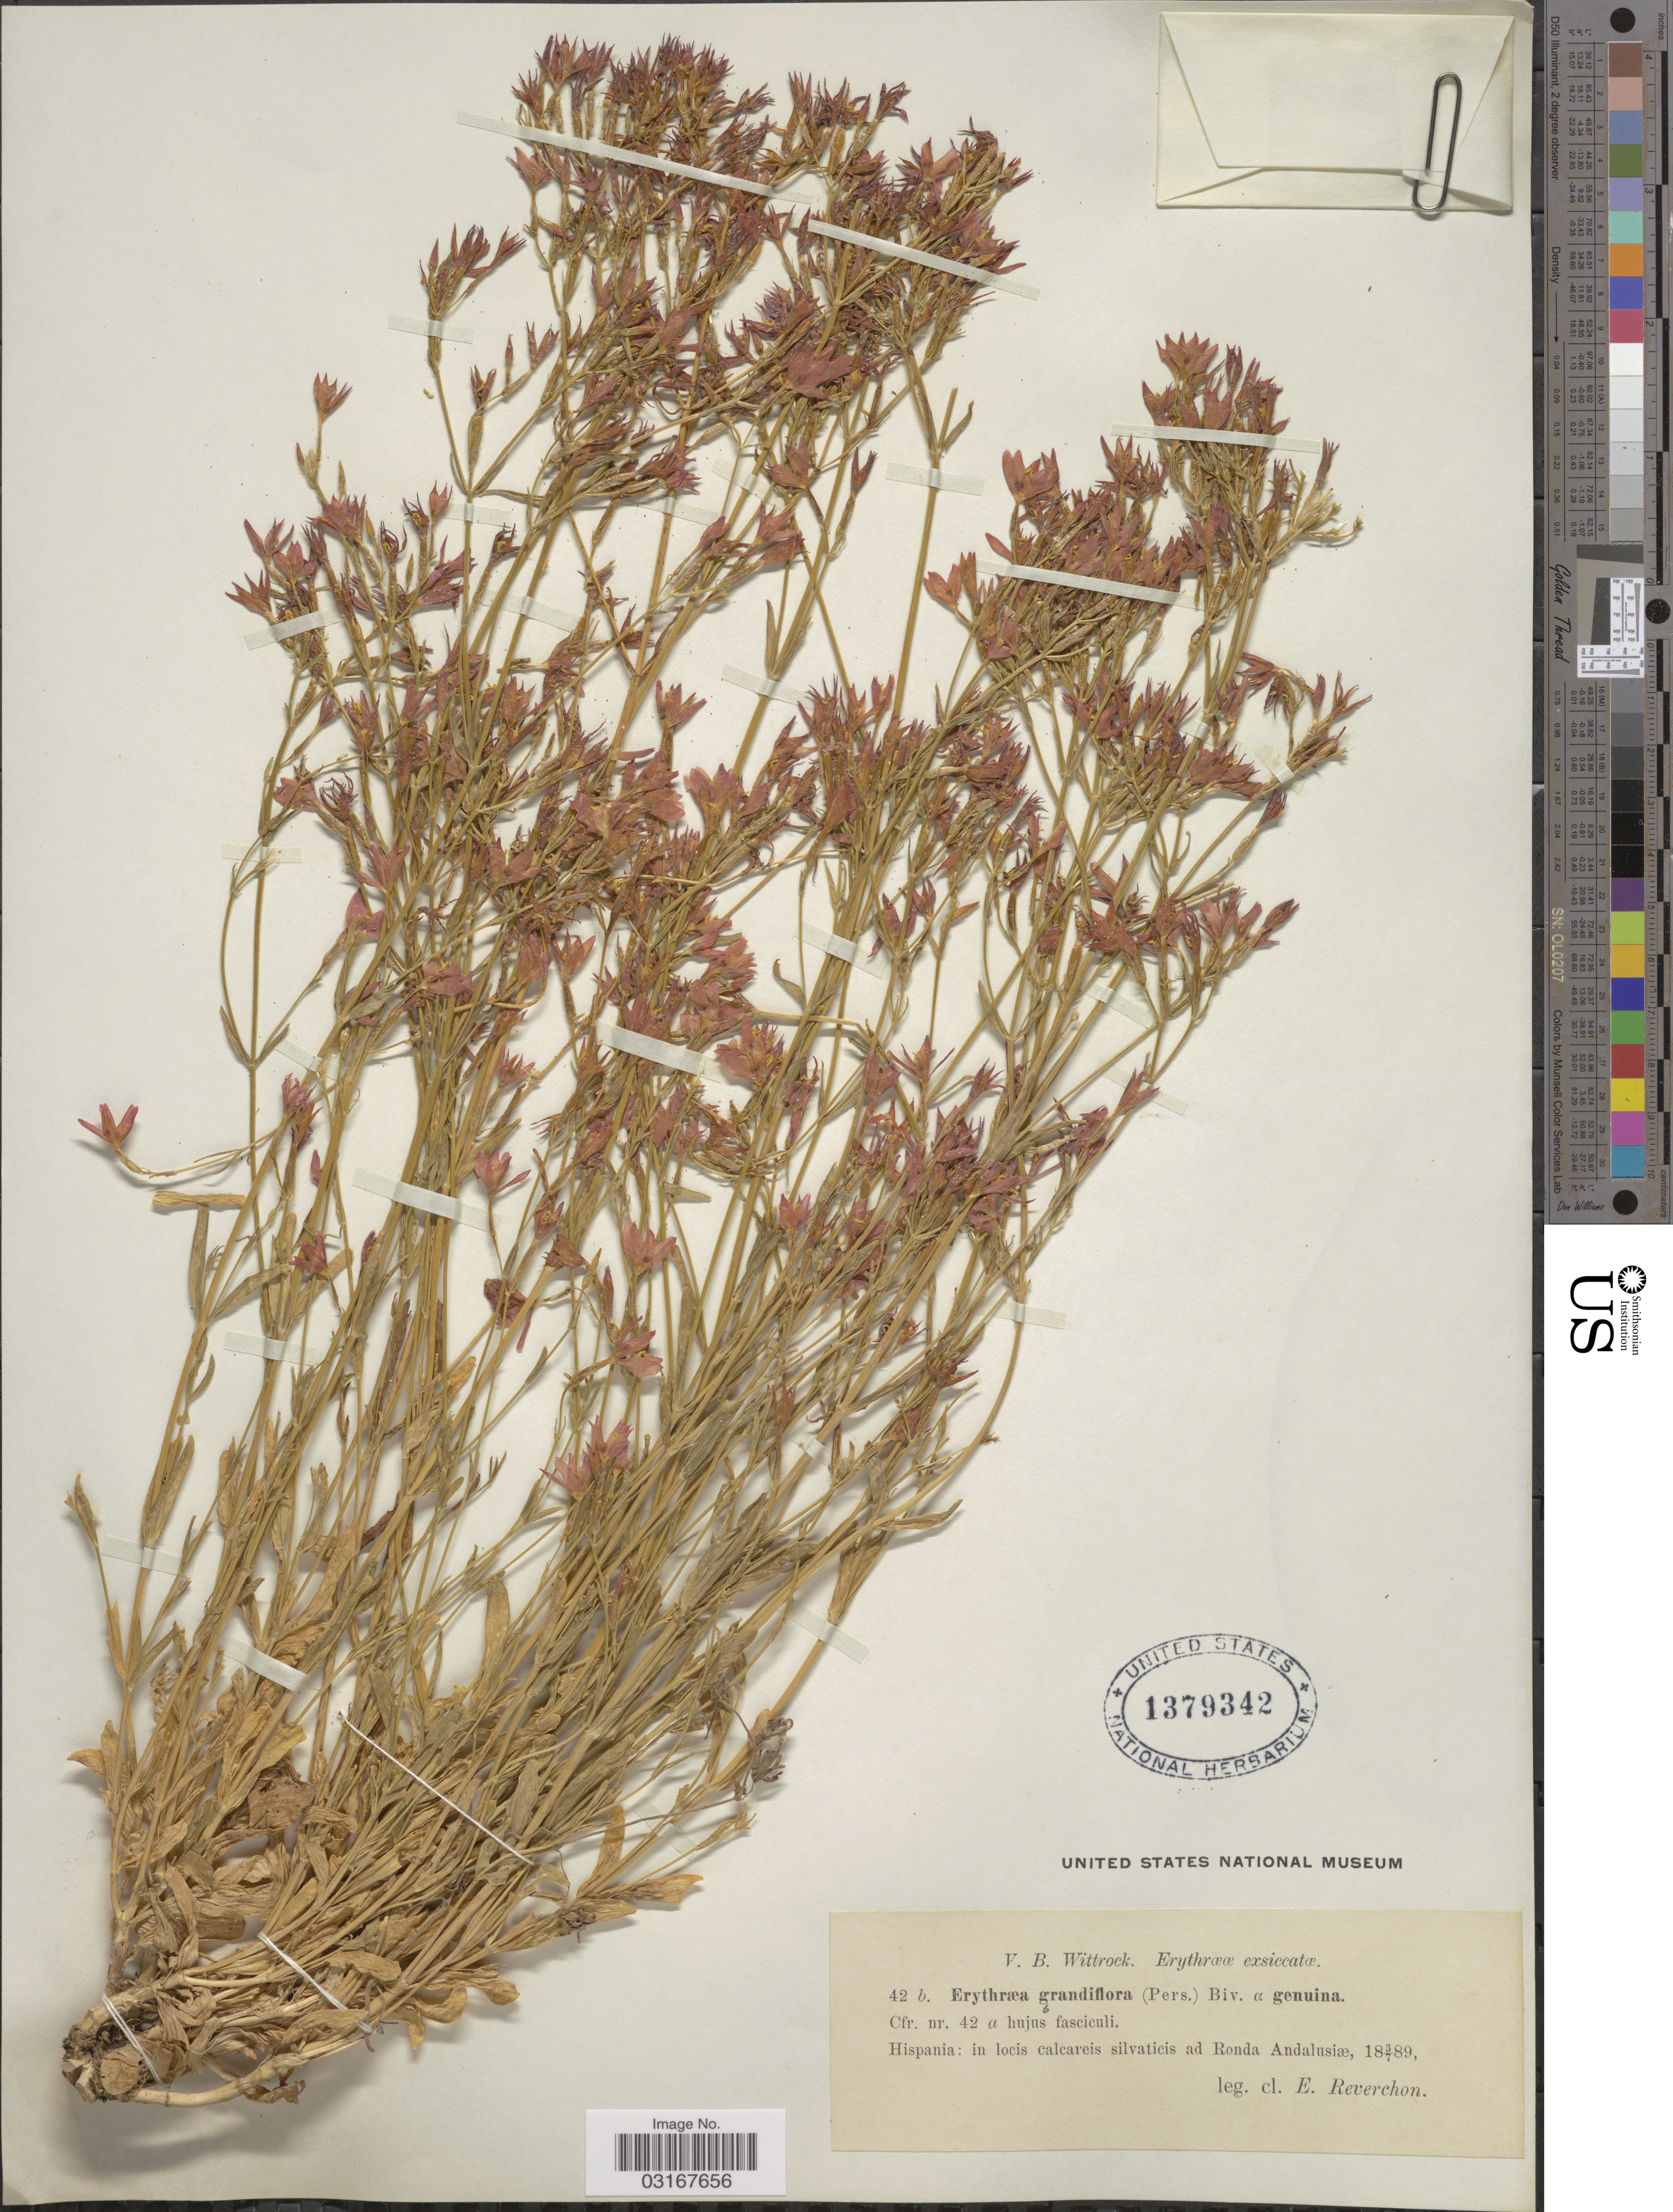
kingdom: Plantae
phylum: Tracheophyta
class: Magnoliopsida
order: Gentianales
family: Gentianaceae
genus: Centaurium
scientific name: Centaurium grandiflora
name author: (Pers.) Druce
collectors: E. Reverchon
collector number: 42b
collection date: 1889-07-03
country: Spain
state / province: Andalucía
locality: Hispania: in locis calcareis silvaticis ad Ronda Andalusiæ.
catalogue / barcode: US 1379342